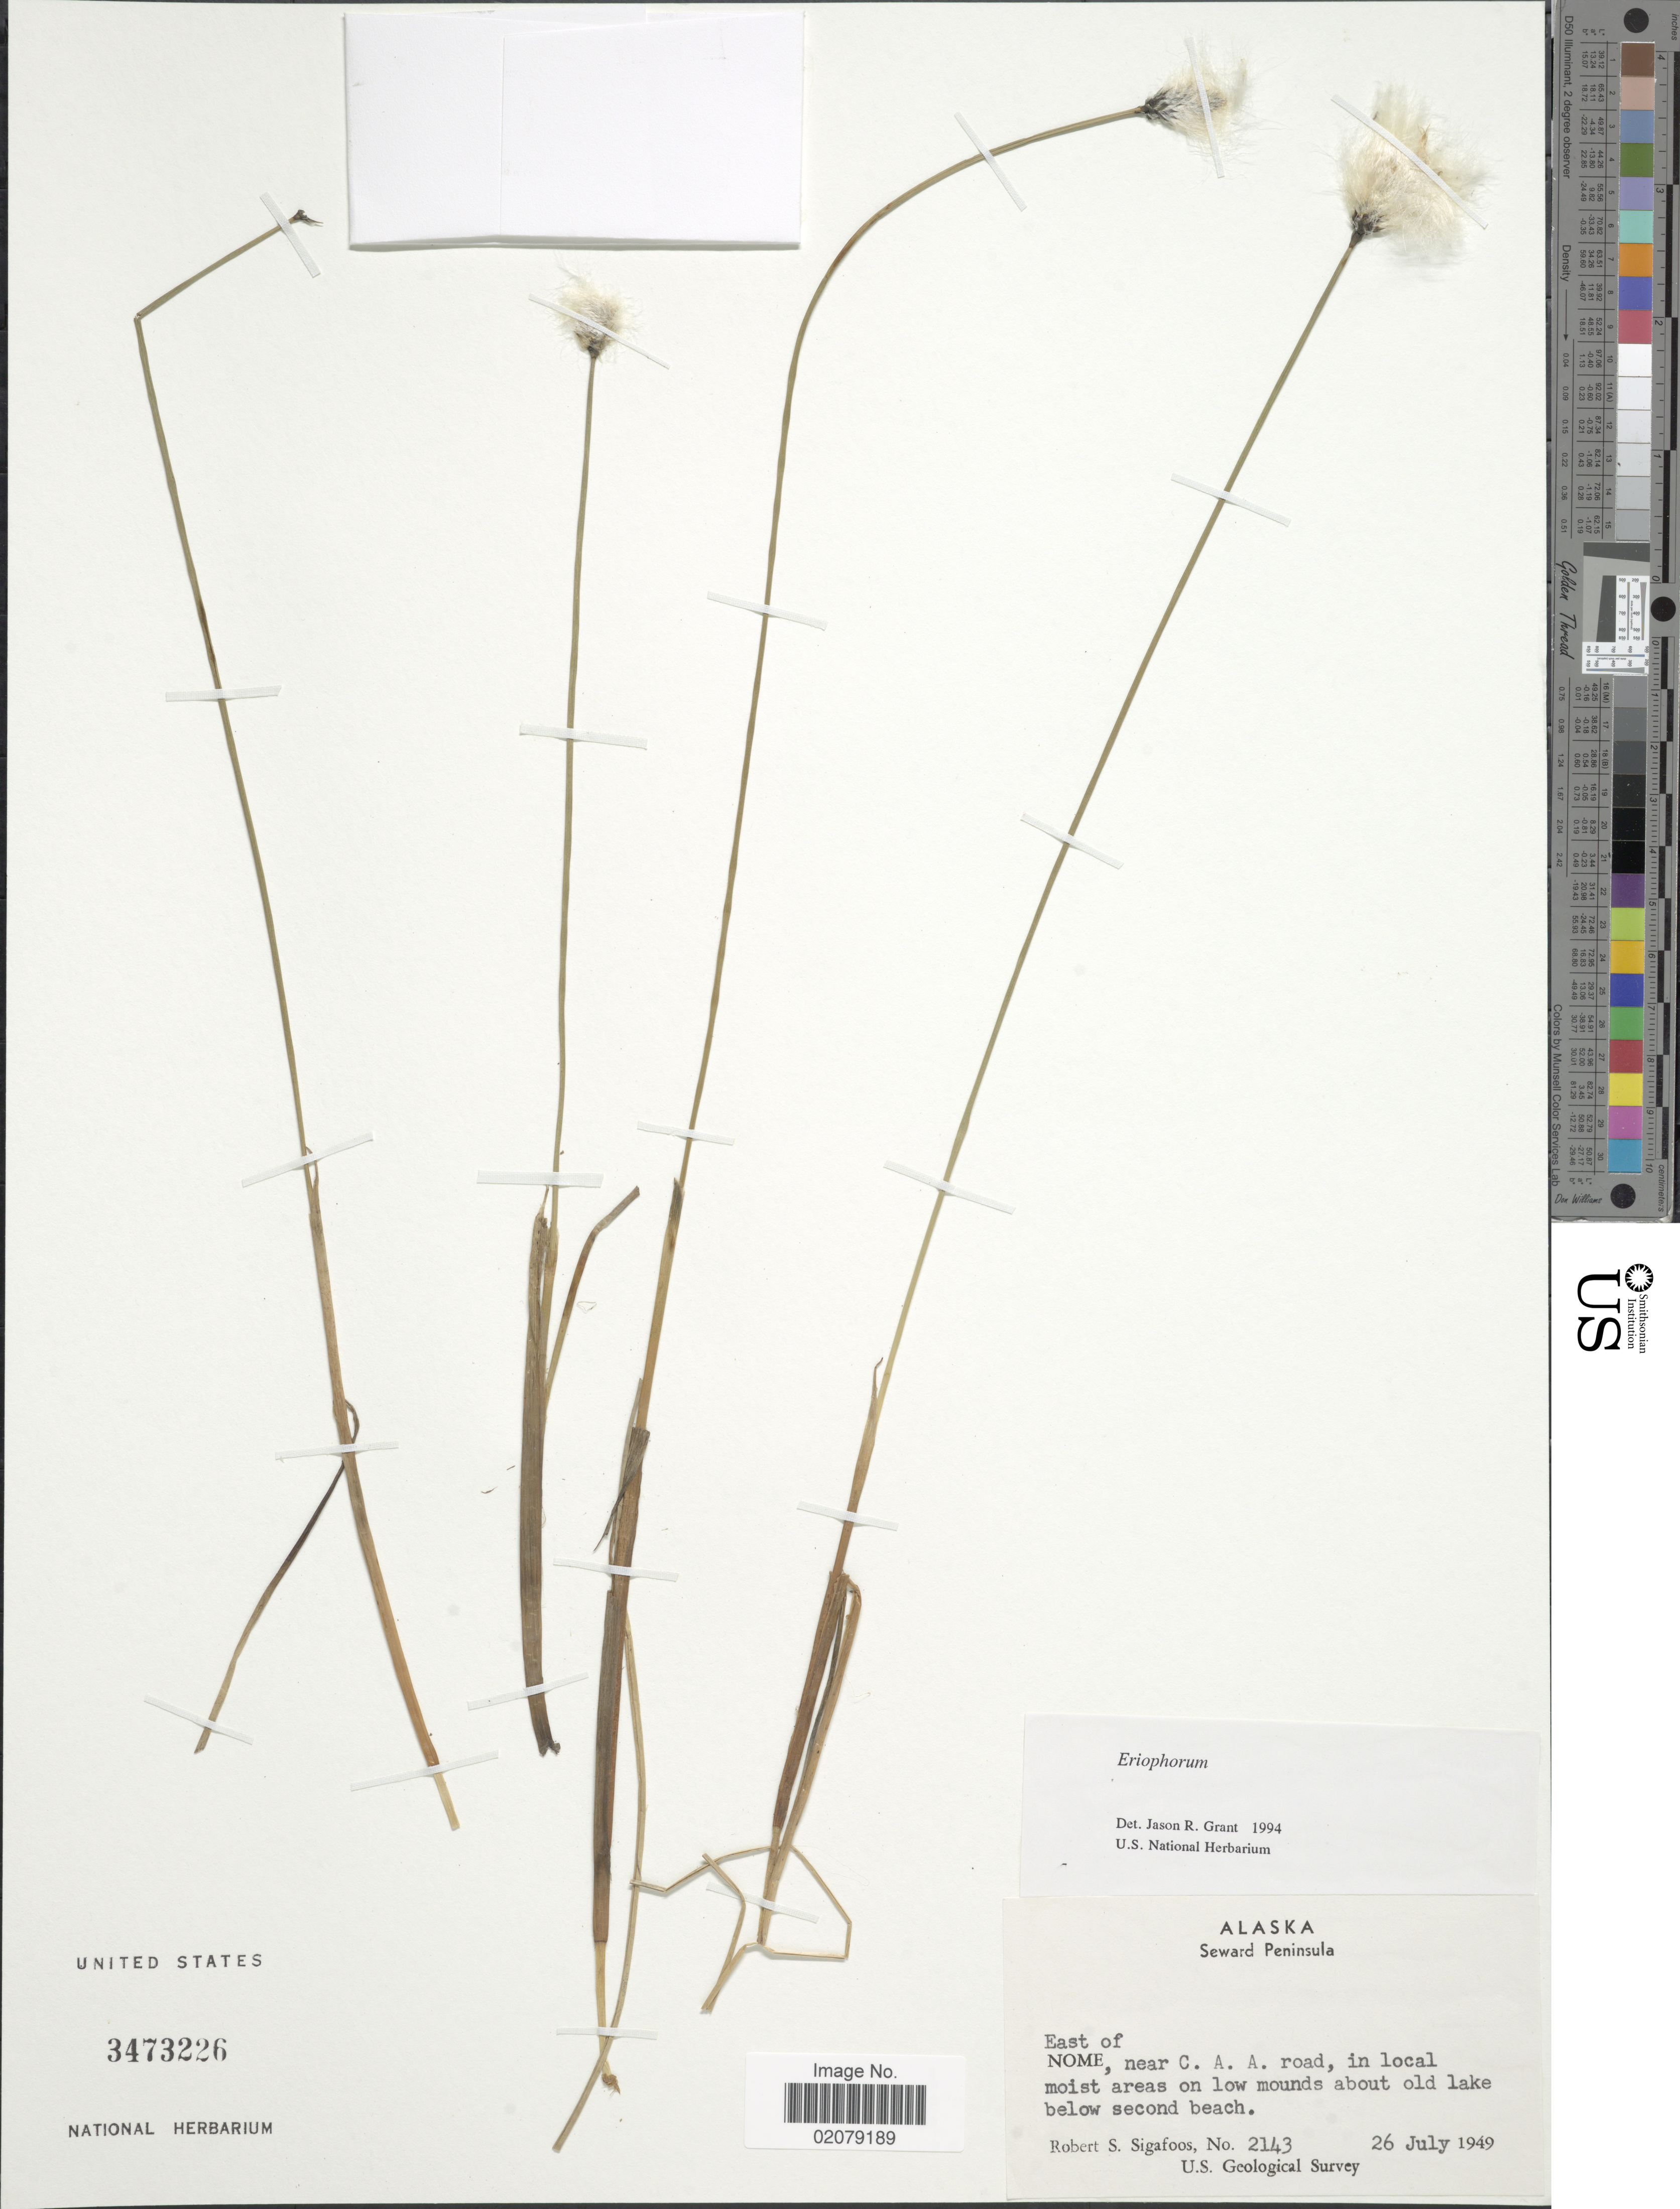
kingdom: Plantae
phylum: Tracheophyta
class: Liliopsida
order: Poales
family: Cyperaceae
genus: Eriophorum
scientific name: Eriophorum sp.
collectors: R. Sigafoos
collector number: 2143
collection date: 1949-07-26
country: United States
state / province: Alaska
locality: Seward Peninsula, East of Nome, near C.A.A. road, in local moist areas on low mounds about old lake below second beach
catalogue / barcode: US 3473226